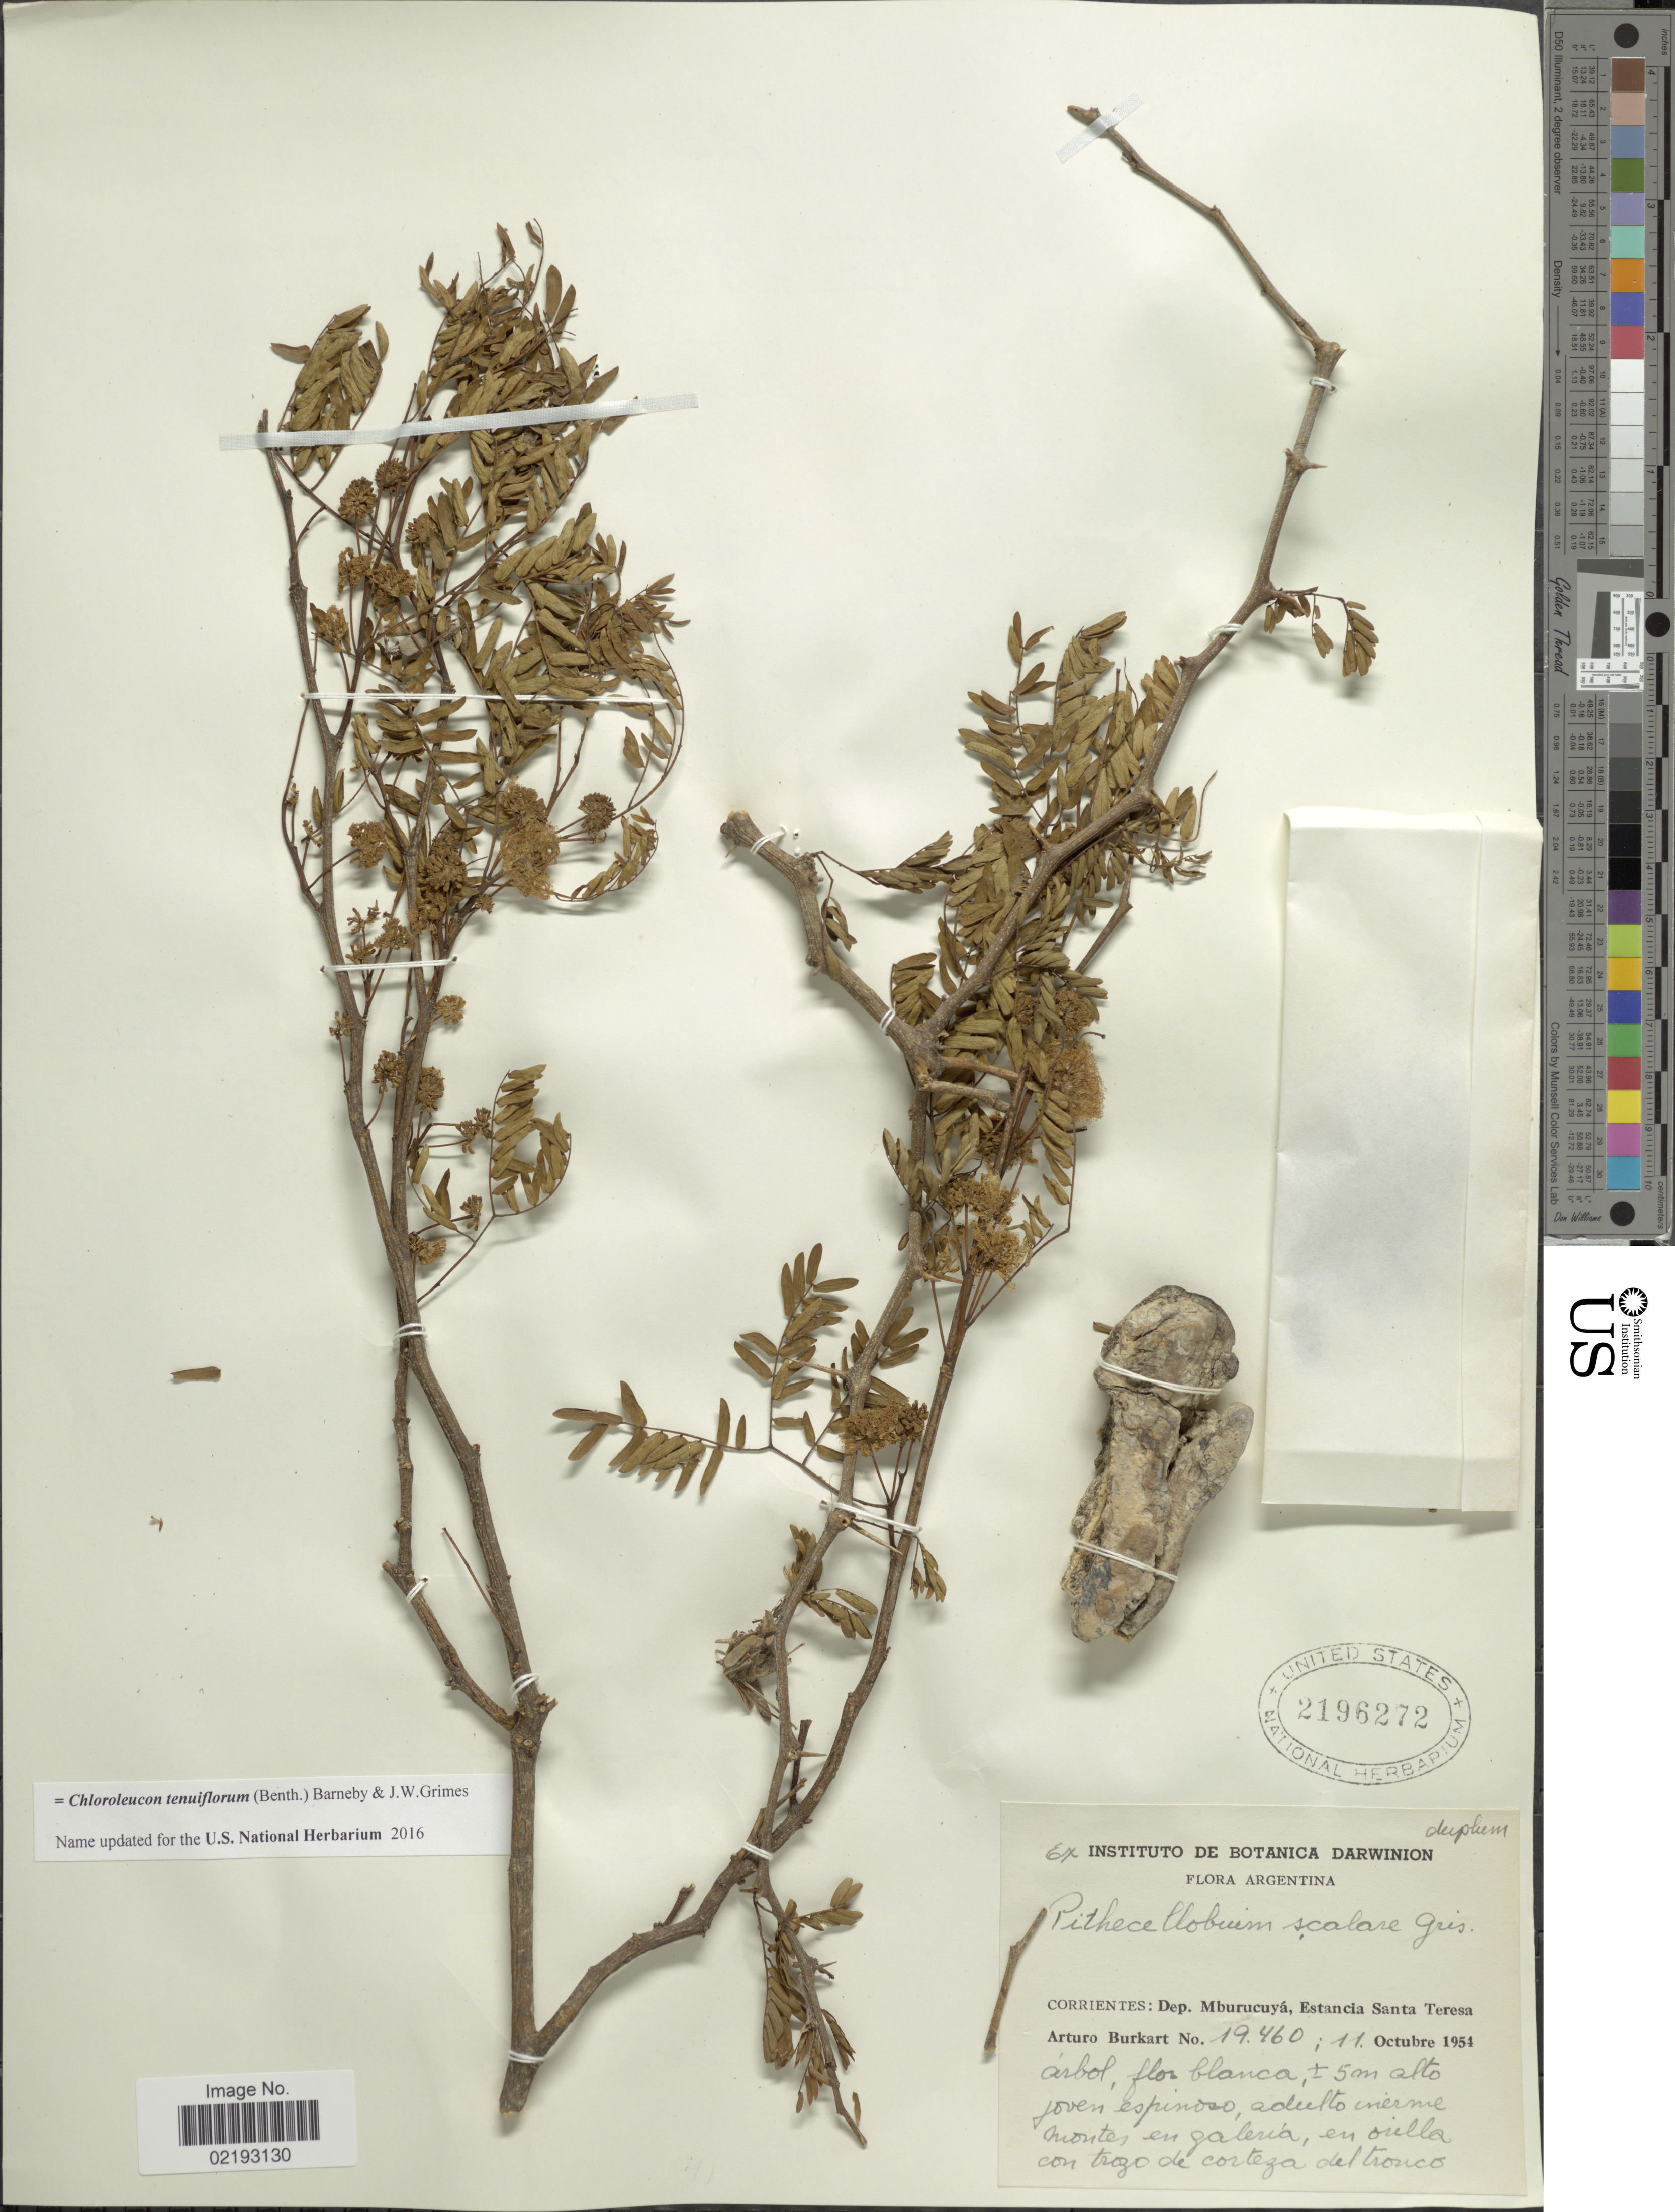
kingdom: Plantae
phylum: Tracheophyta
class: Magnoliopsida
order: Fabales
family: Fabaceae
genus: Chloroleucon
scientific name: Chloroleucon tenuiflorum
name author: (Benth.) Barneby & J.W. Grimes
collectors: A. E. Burkart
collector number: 19460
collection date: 1954-10-11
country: Argentina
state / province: Corrientes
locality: Dep. Mburucuya, Estancia Santa Teresa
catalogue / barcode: US 2196272